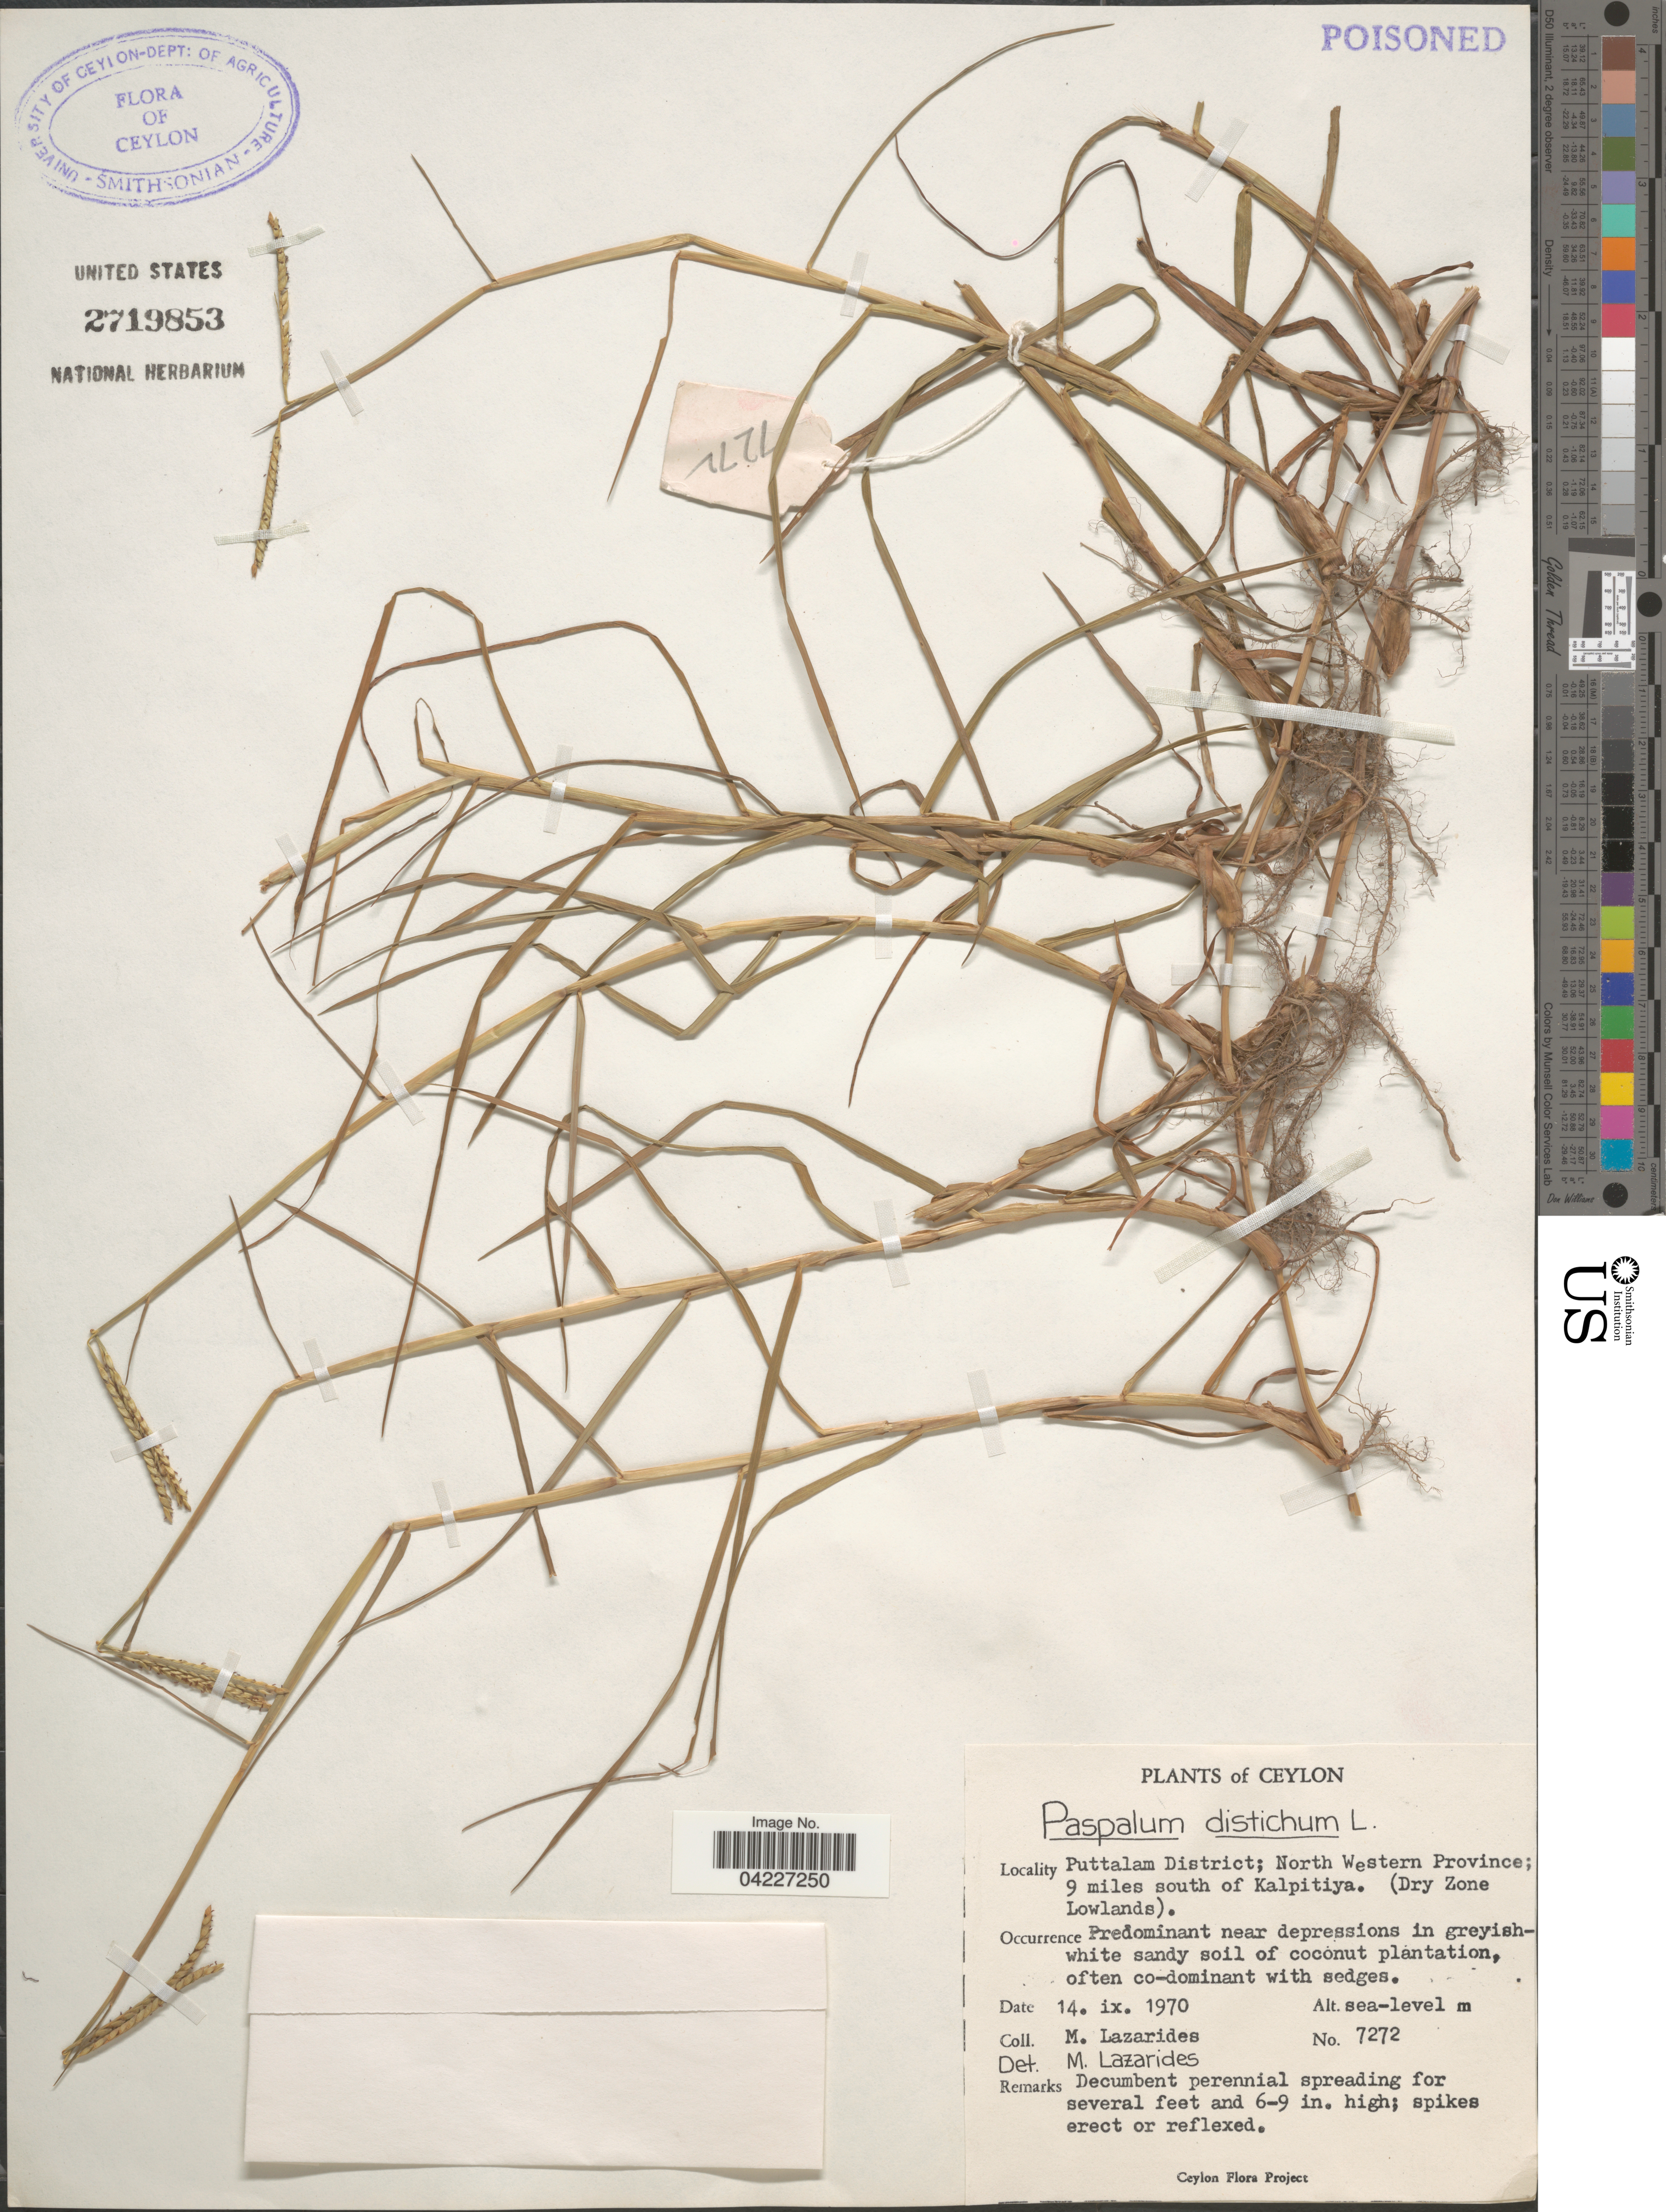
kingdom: Plantae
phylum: Tracheophyta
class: Liliopsida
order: Poales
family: Poaceae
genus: Paspalum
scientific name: Paspalum distichum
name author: L.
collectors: M. Lazarides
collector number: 7272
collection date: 1970-09-14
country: Sri Lanka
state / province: North Western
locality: Ceylon. Puttalam District; 9 miles south of Kalpitiya. (Dry Zone Lowlands).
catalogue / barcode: US 2719853